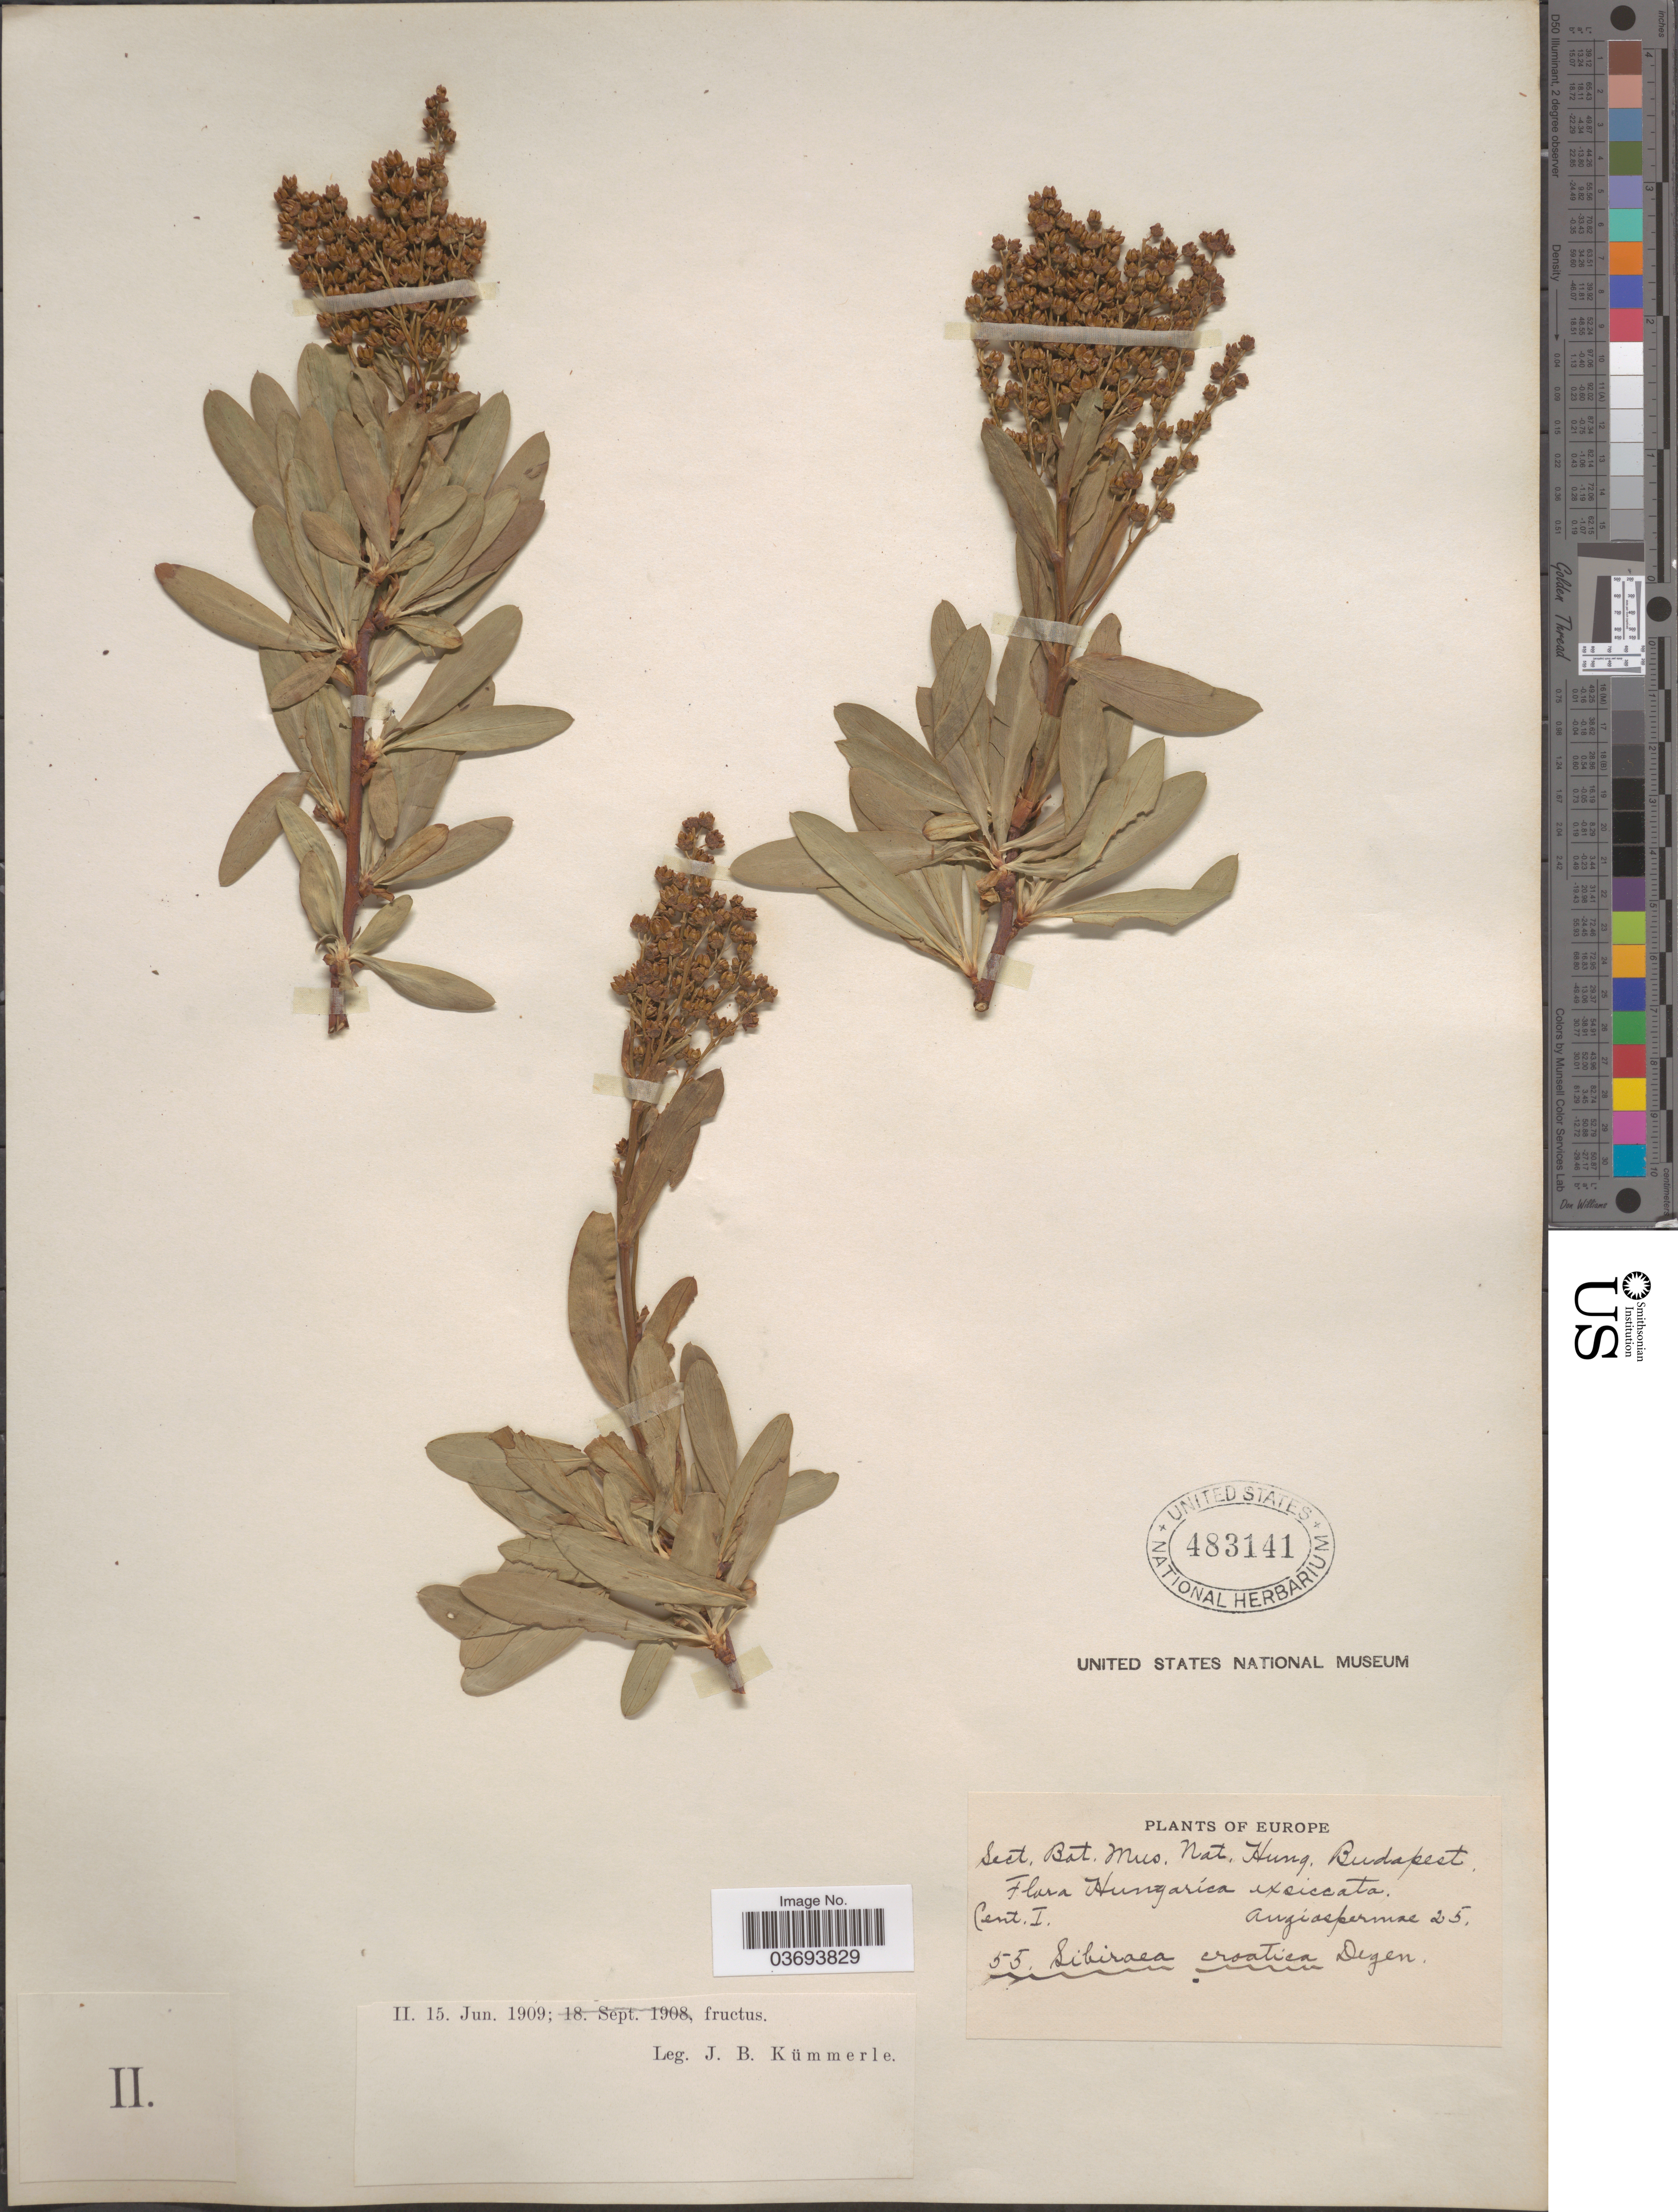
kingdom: Plantae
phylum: Tracheophyta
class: Magnoliopsida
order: Rosales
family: Rosaceae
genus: Sibiraea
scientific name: Sibiraea croatica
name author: Degen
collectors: J. Kummerle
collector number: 55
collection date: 1909-06-15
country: Hungary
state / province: Budapest, Capital District of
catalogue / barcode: US 483141